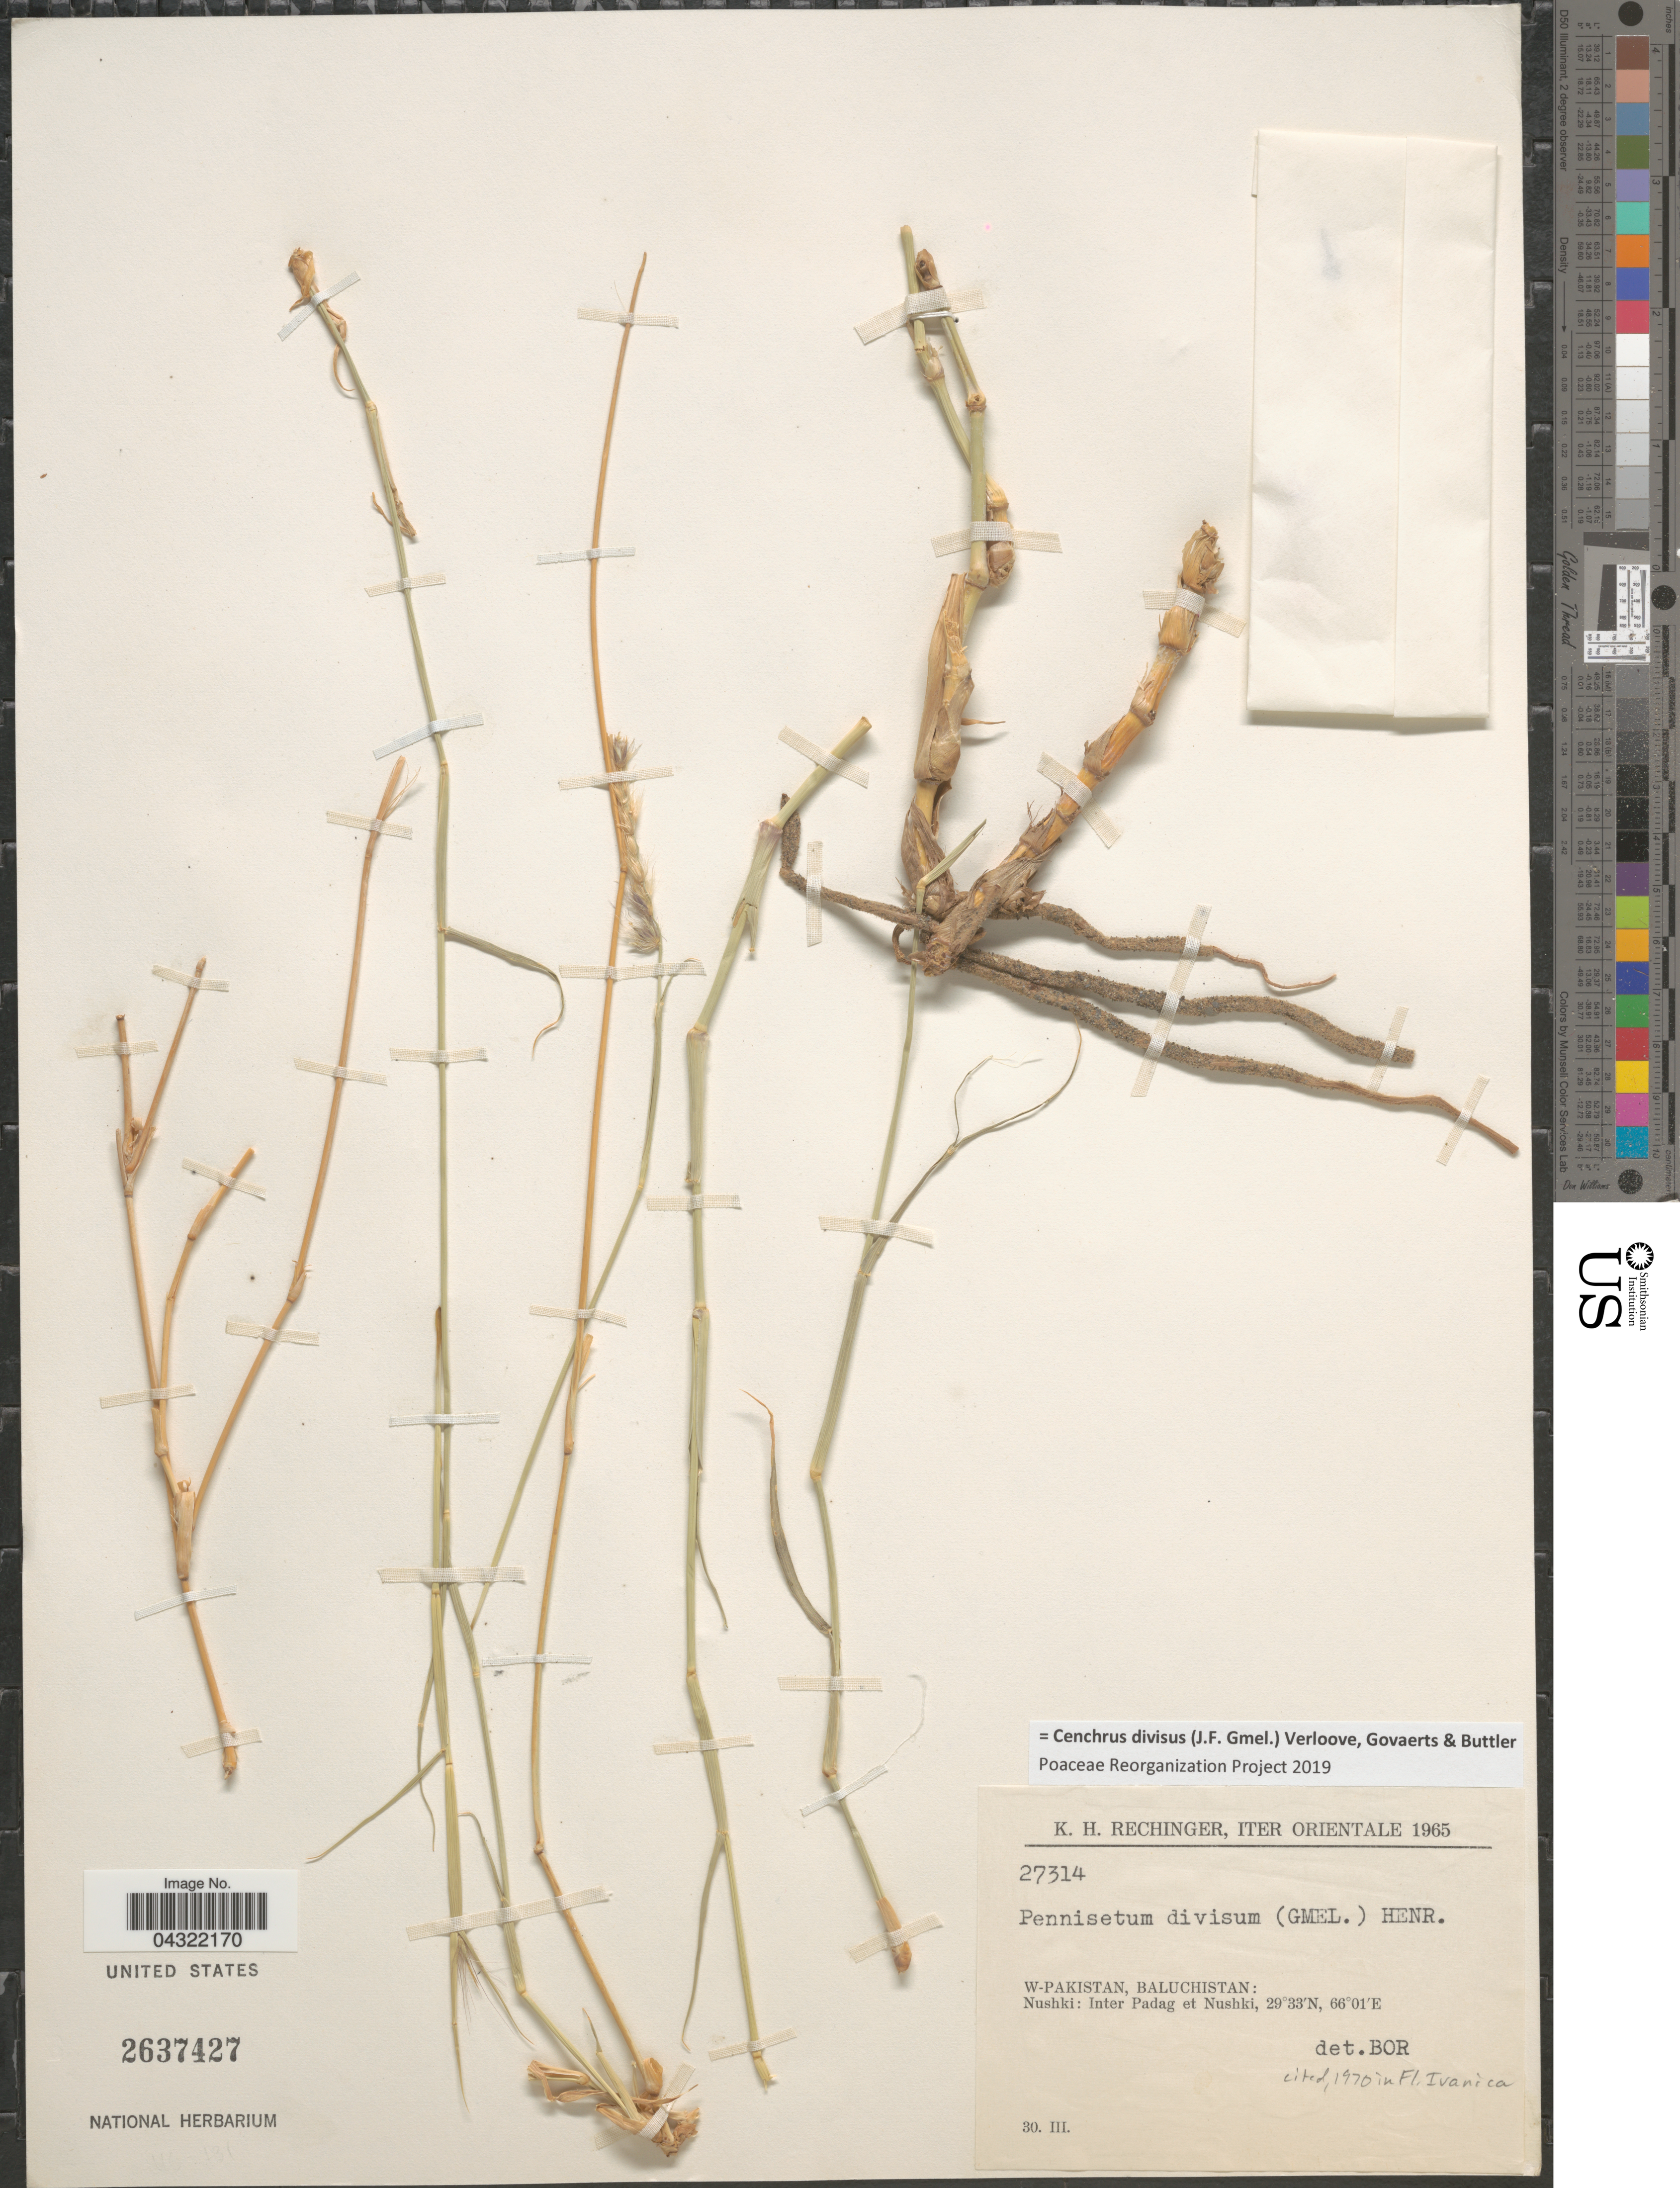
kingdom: Plantae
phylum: Tracheophyta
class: Liliopsida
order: Poales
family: Poaceae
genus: Cenchrus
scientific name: Cenchrus divisus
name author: (J.F. Gmel.) Verloove et al.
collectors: K. H. Rechinger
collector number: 27314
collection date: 1965-03-30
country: Pakistan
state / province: Balochistan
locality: Iter Orientale 1965. W-Pakistan, Baluchistan: Nushki: Inter Padag et Nushki.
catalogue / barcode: US 2637427